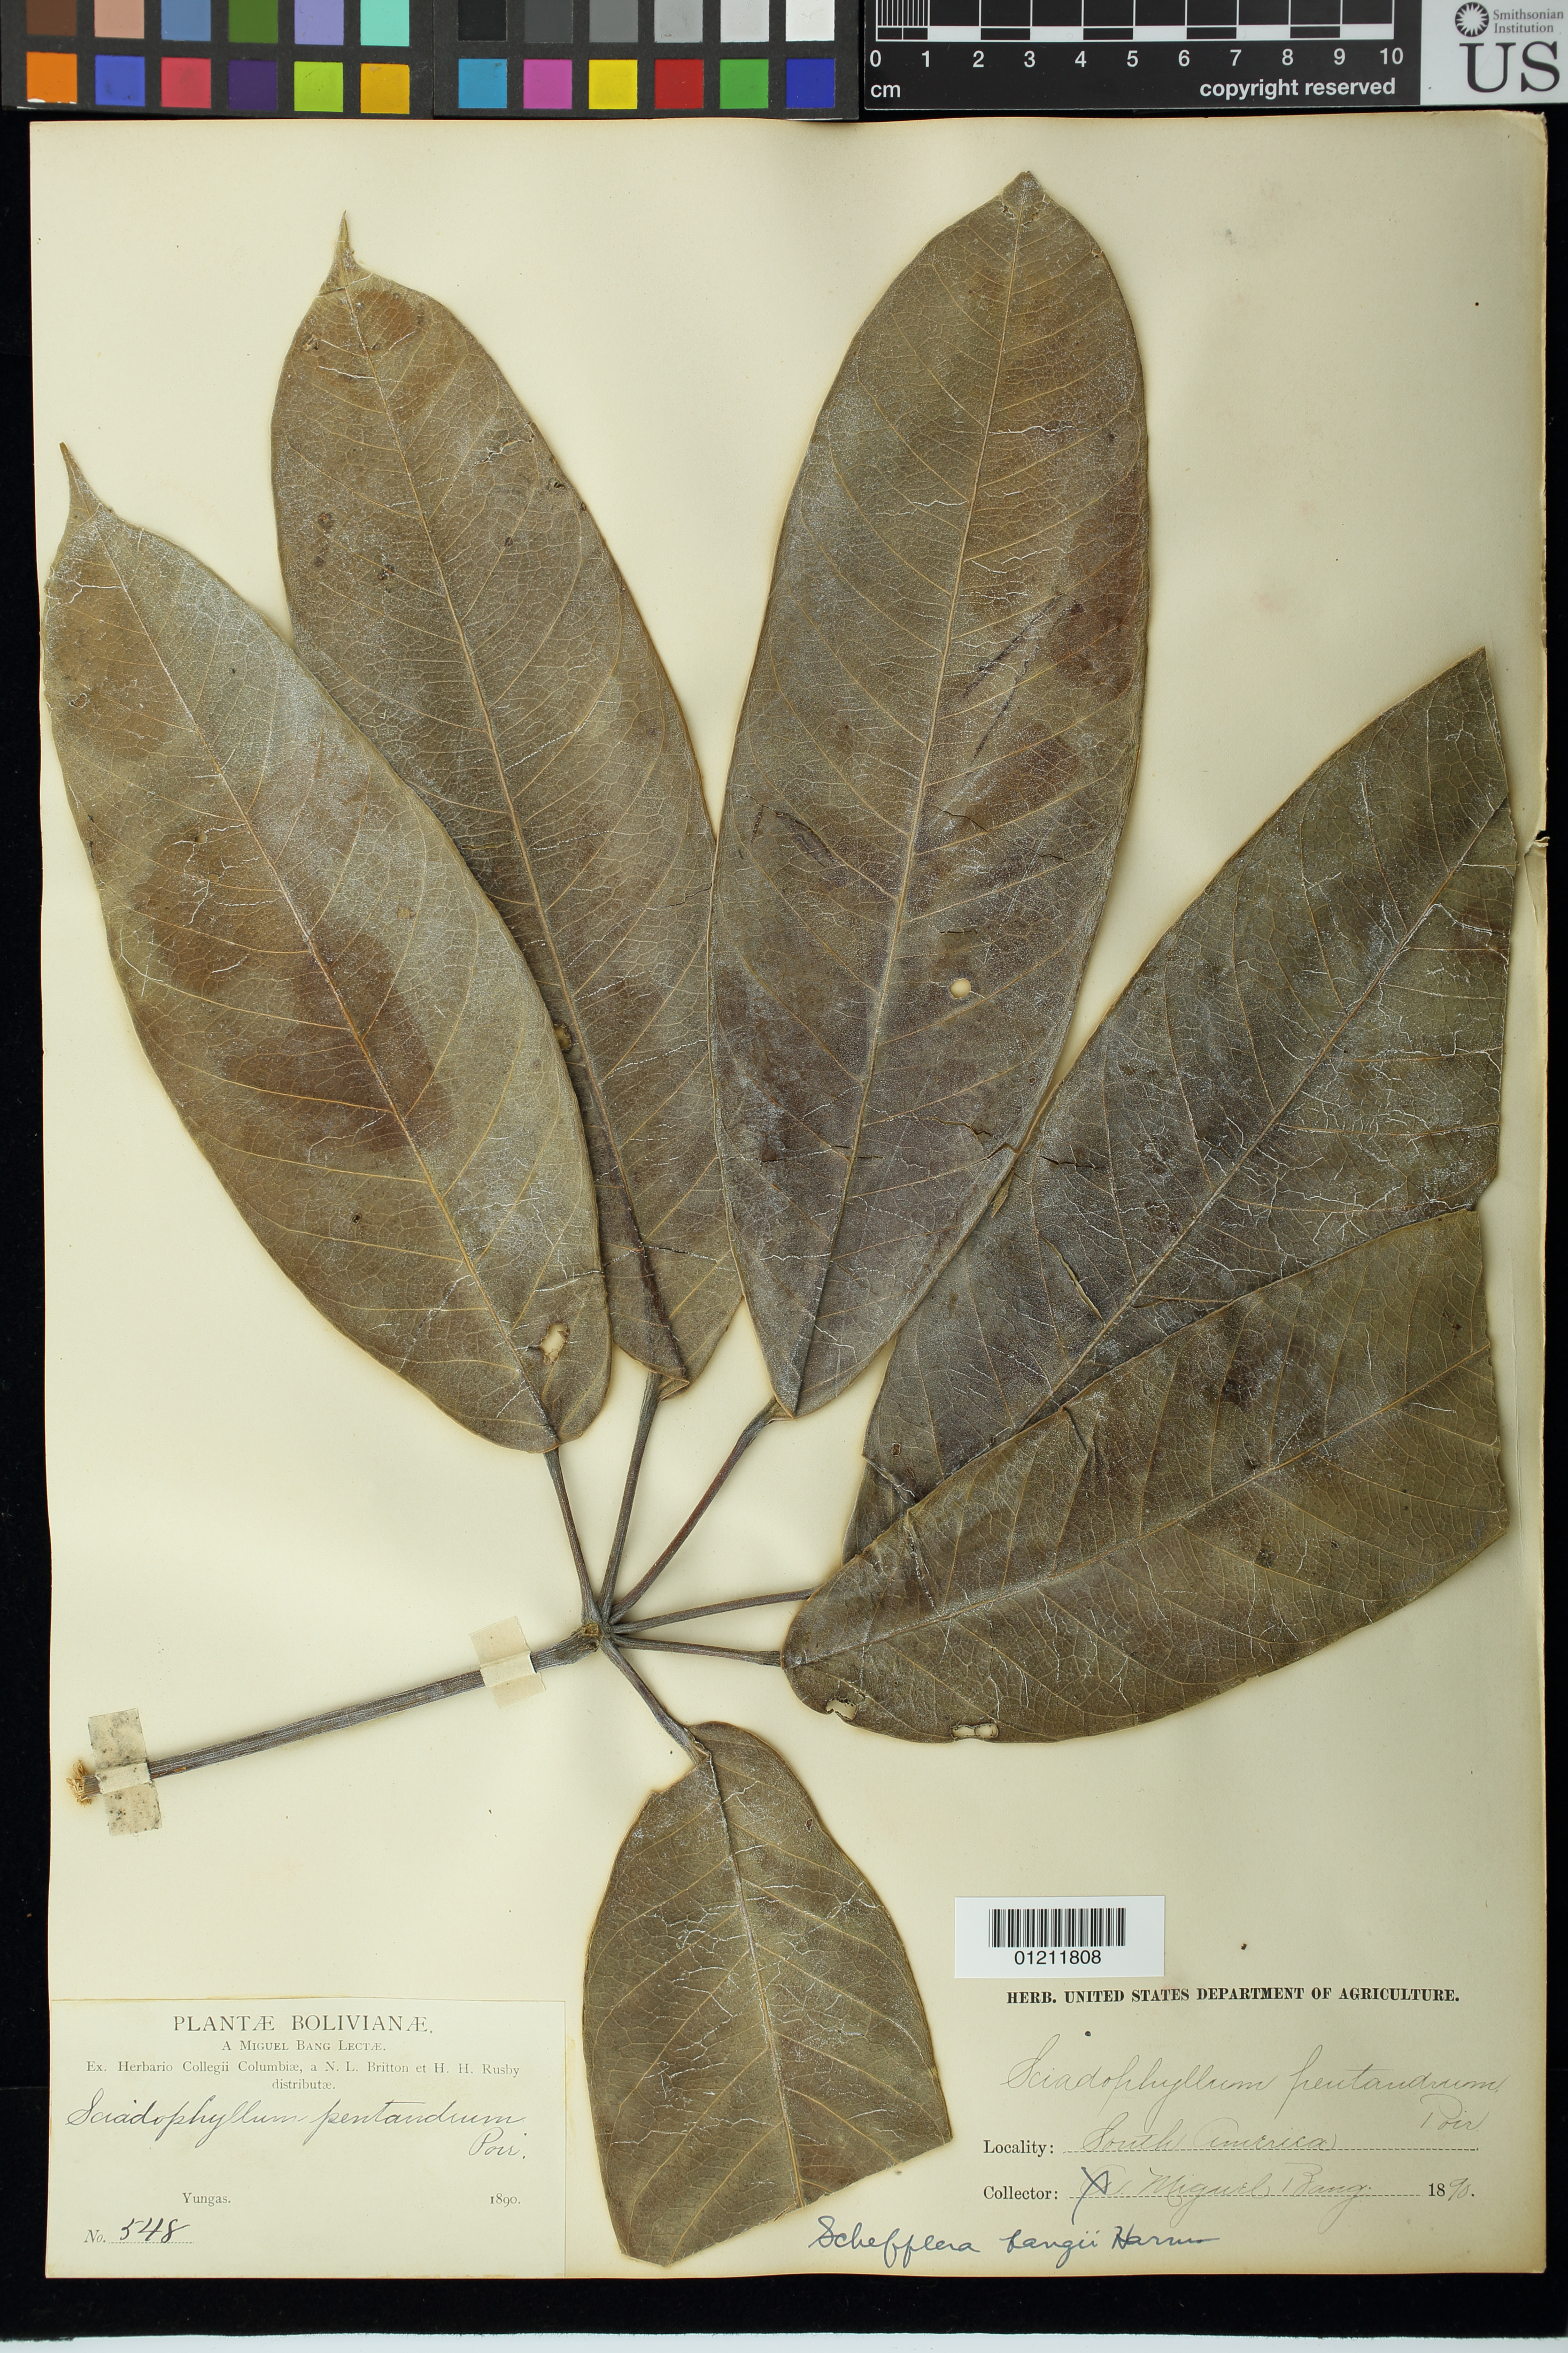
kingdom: Plantae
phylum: Tracheophyta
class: Magnoliopsida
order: Apiales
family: Araliaceae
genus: Schefflera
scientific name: Schefflera bangii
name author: Harms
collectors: M. Bang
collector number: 548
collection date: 1890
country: Bolivia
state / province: La Paz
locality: Yungas.